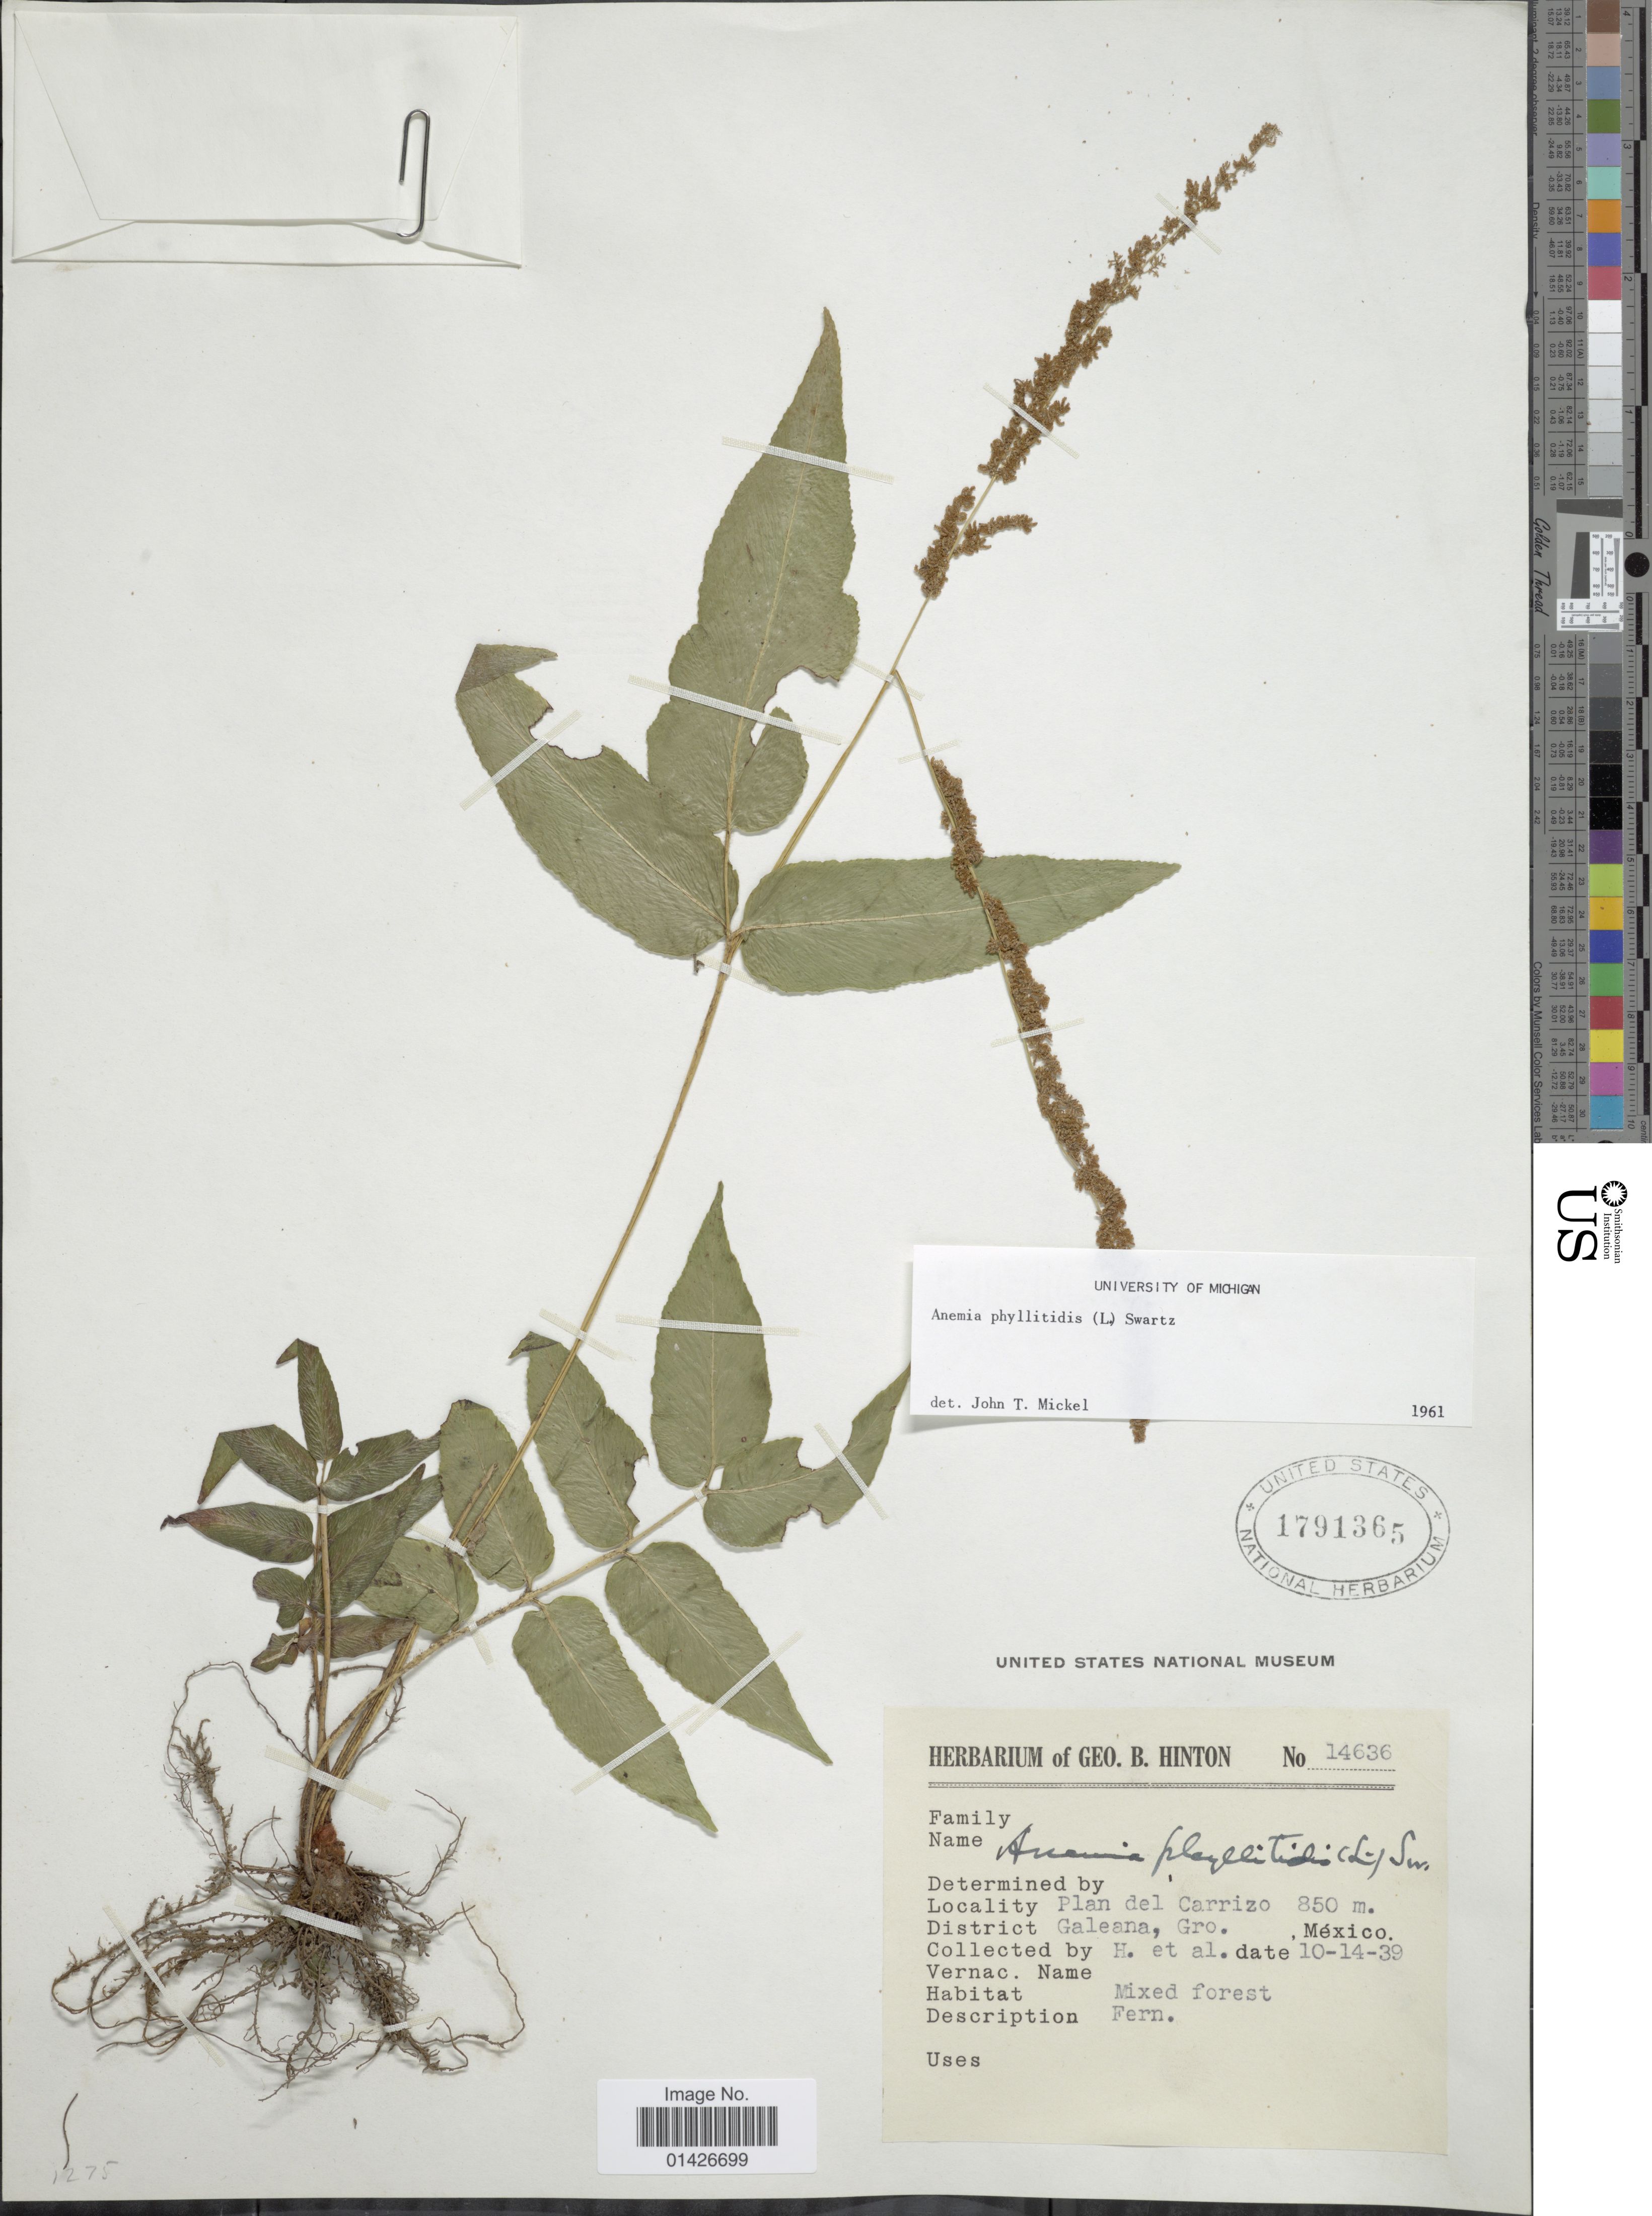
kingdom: Plantae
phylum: Tracheophyta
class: Polypodiopsida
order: Schizaeales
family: Anemiaceae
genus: Anemia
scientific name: Anemia phyllitidis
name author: (L.) Sw.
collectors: G. B. Hinton & et al.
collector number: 14636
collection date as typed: Transcribed d/m/y: 14/10/39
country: Mexico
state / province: Guerrero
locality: Plan del Carrizo, District Galeana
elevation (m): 850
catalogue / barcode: US 1791365